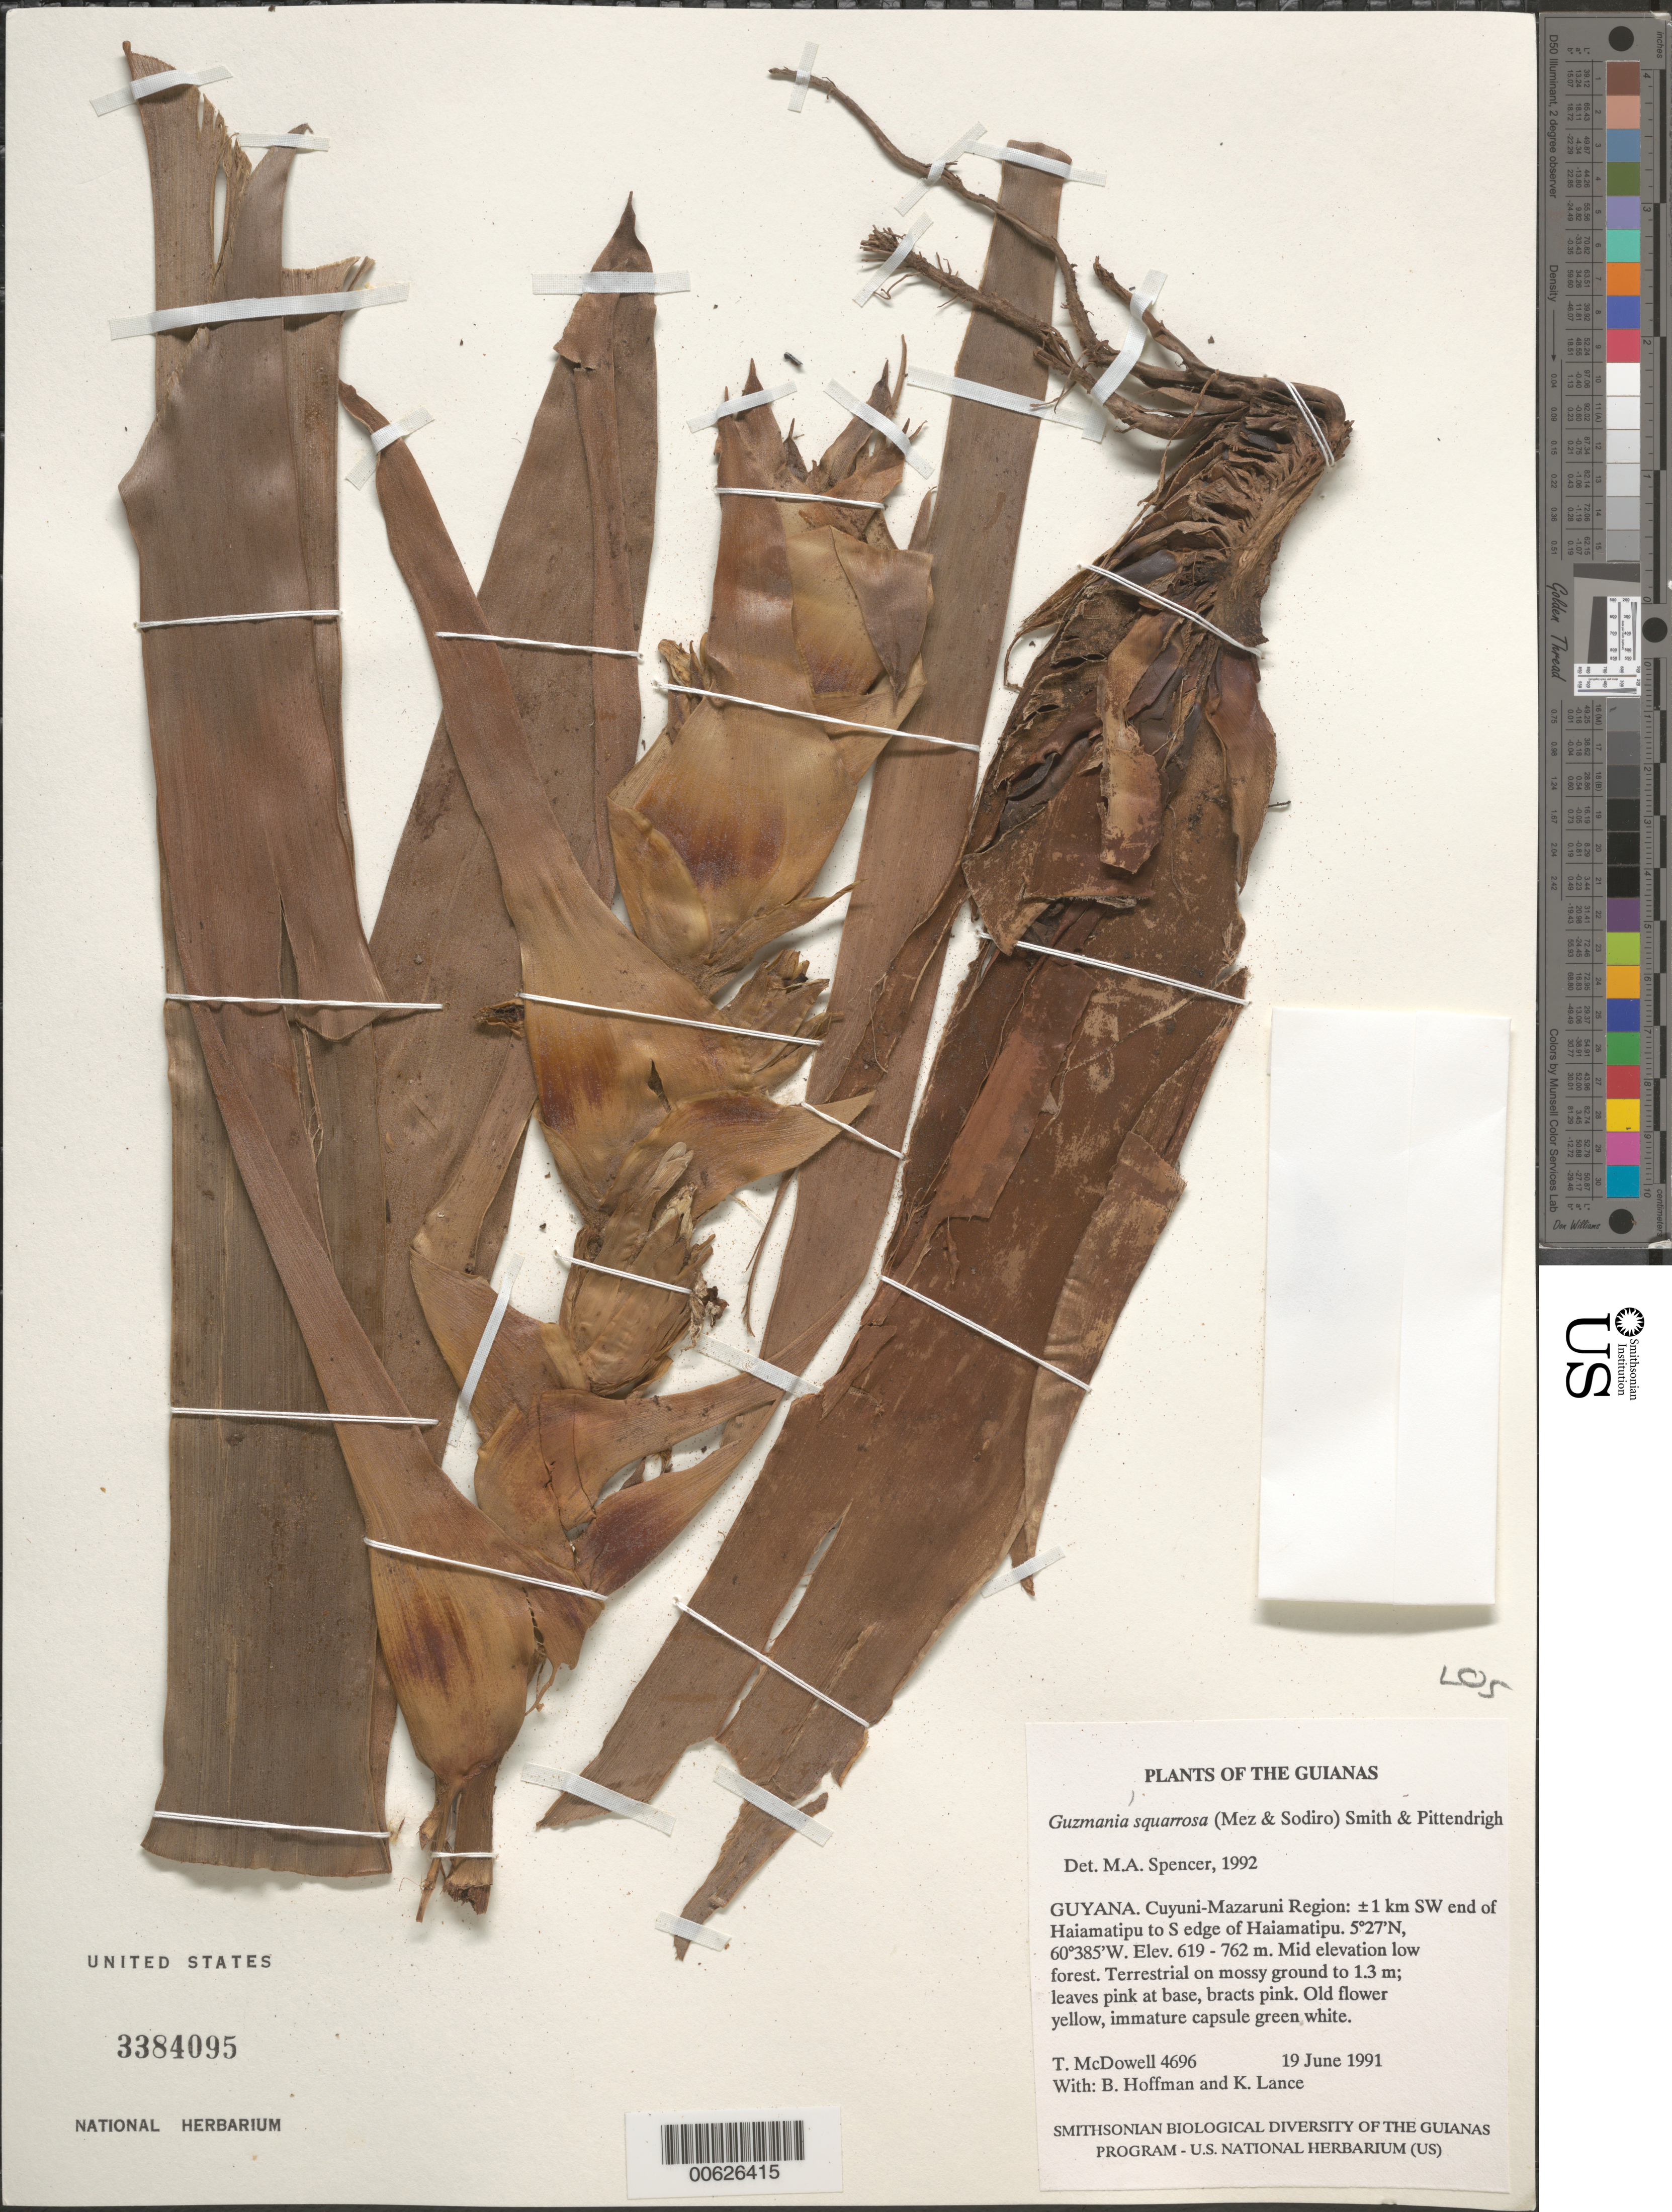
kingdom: Plantae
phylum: Tracheophyta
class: Liliopsida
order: Poales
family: Bromeliaceae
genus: Guzmania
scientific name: Guzmania squarrosa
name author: (Mez & Sodiro) L.B. Sm. & Pittendr.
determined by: Spencer, M. A.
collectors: T. McDowell, B. Hoffman & K. Lance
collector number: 4696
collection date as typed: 19 June 1991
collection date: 1991-06-19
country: Guyana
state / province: Cuyuni-Mazaruni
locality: ±1 km SW end of Haiamatipu to S edge of Haiamatipu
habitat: Mid elevation low forest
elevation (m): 610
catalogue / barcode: US 3384095